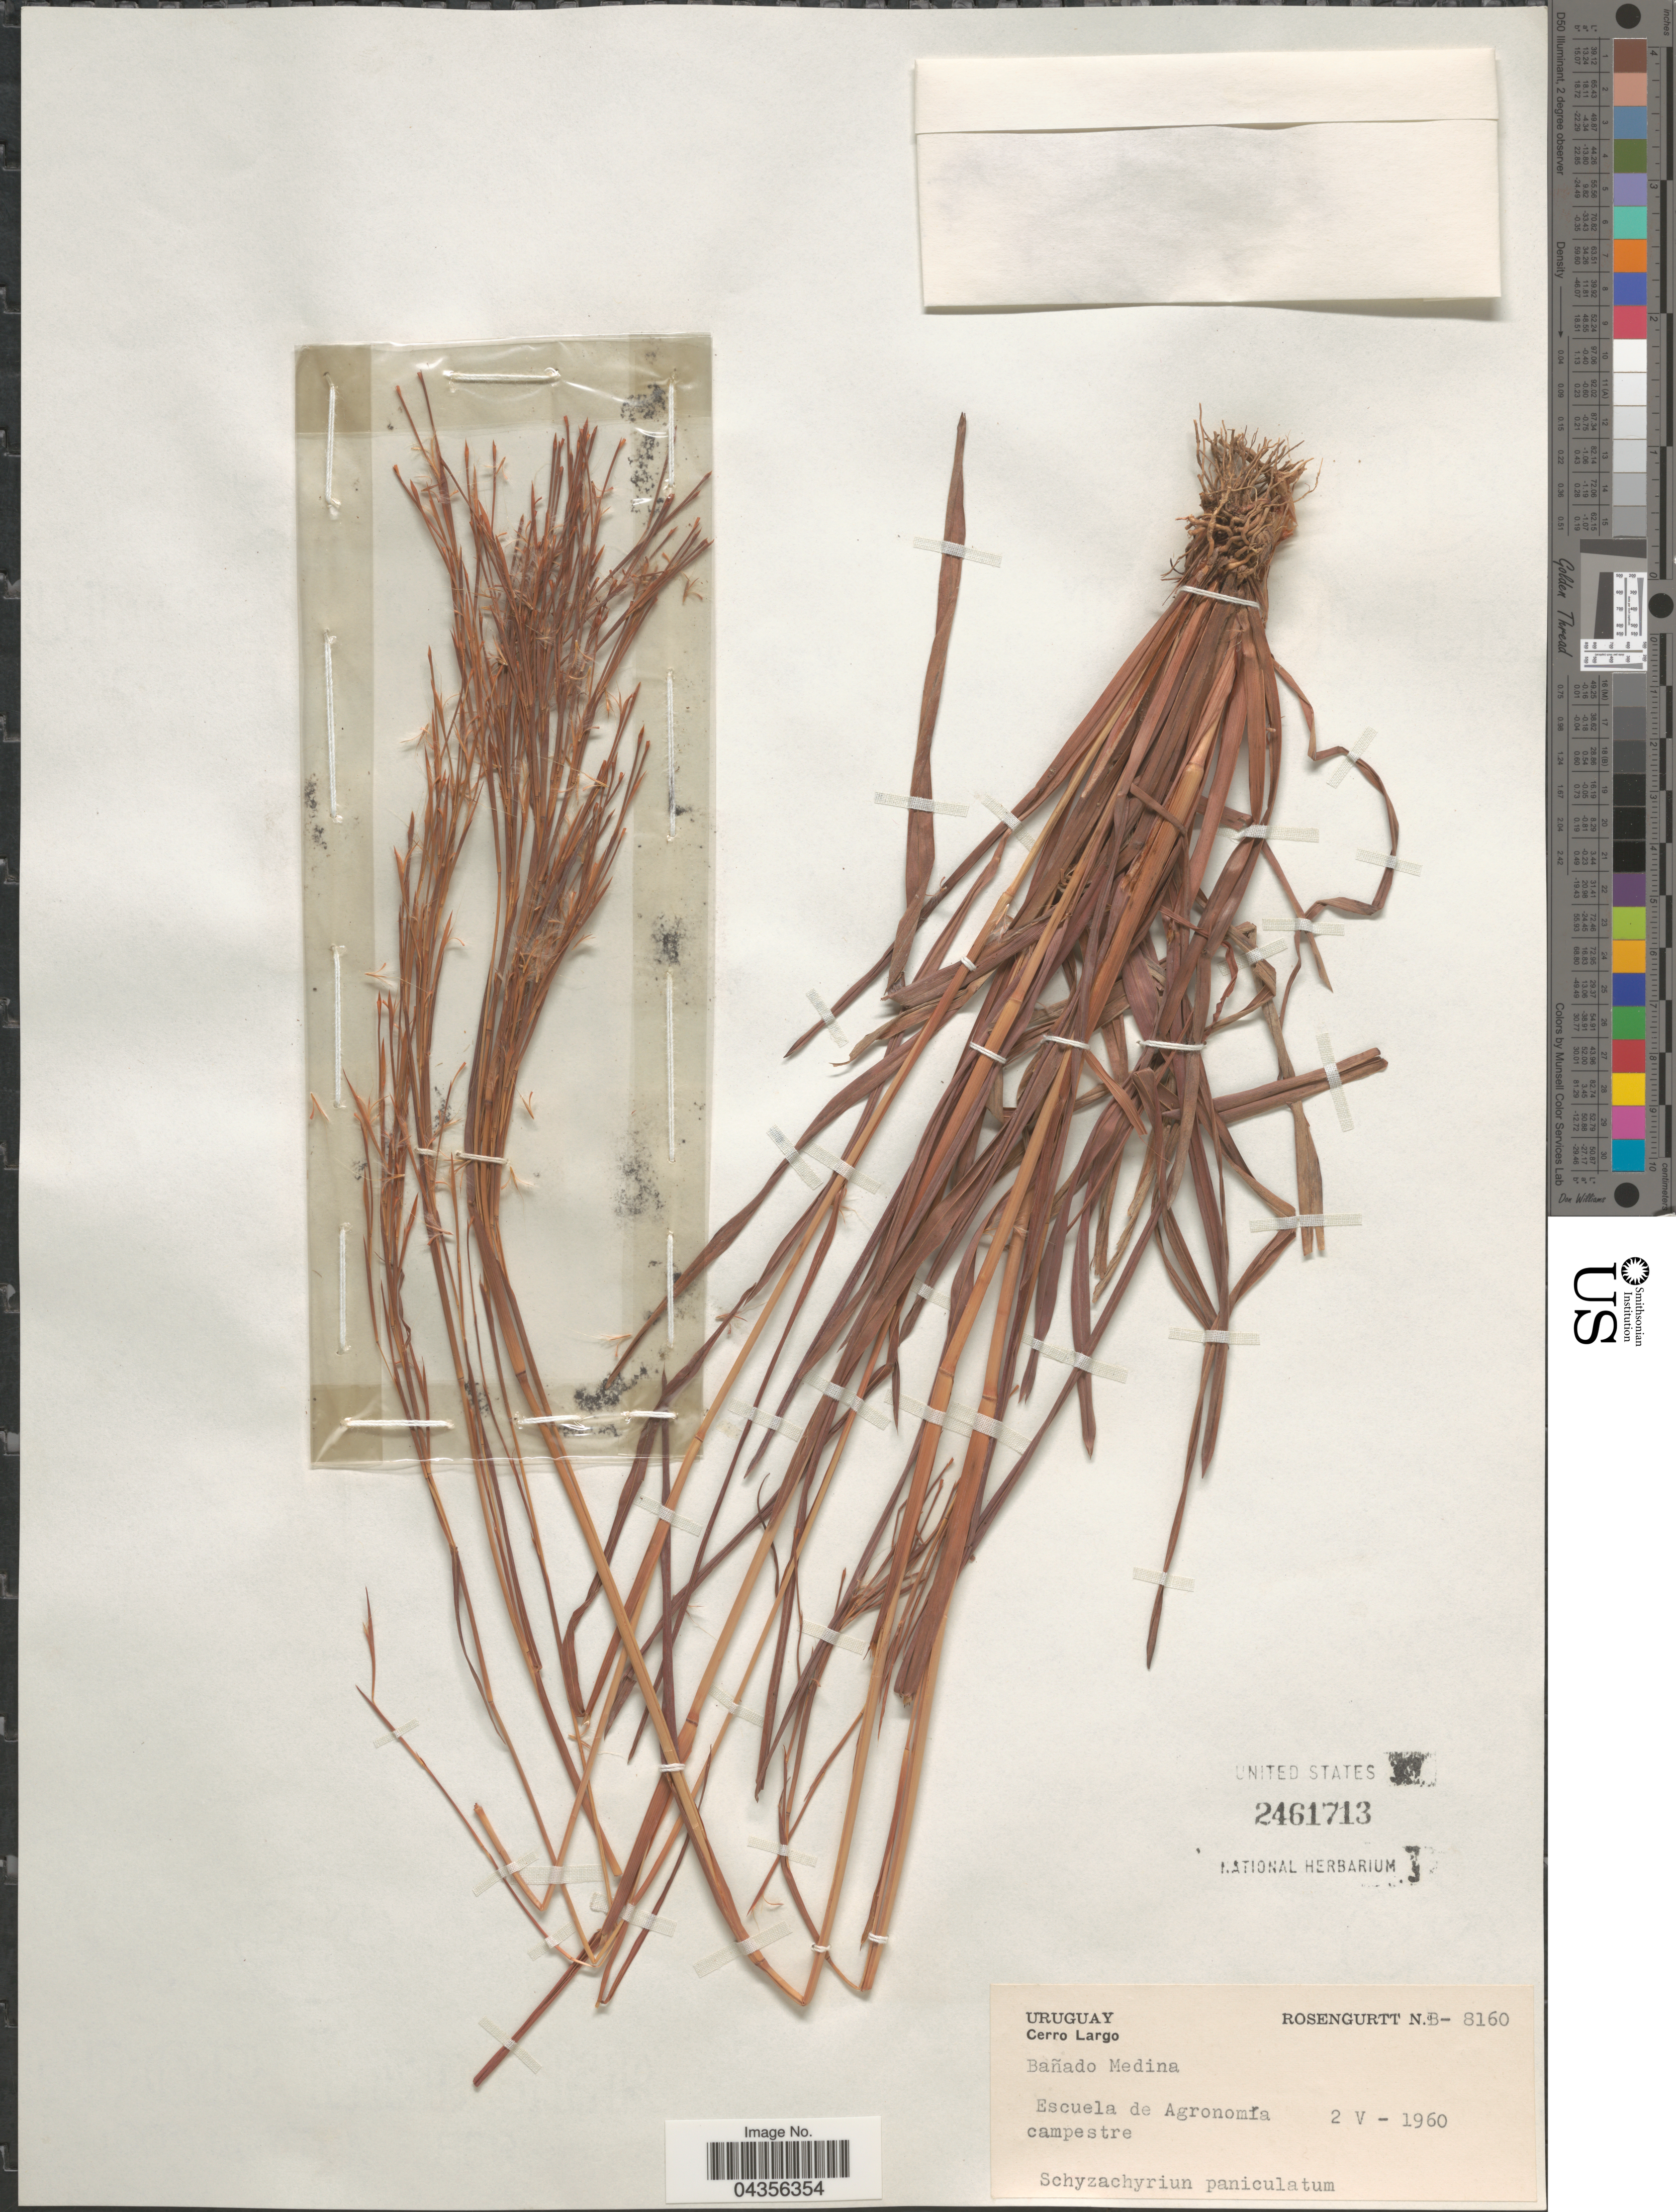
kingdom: Plantae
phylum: Tracheophyta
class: Liliopsida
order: Poales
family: Poaceae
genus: Schizachyrium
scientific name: Schizachyrium microstachyum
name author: (Desv. ex Ham.) Roseng. et al.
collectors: Rosengurtt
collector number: B-8160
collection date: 1960-05-02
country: Uruguay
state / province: Cerro Largo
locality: Escuela de Agronomia campestre.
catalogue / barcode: US 2461713